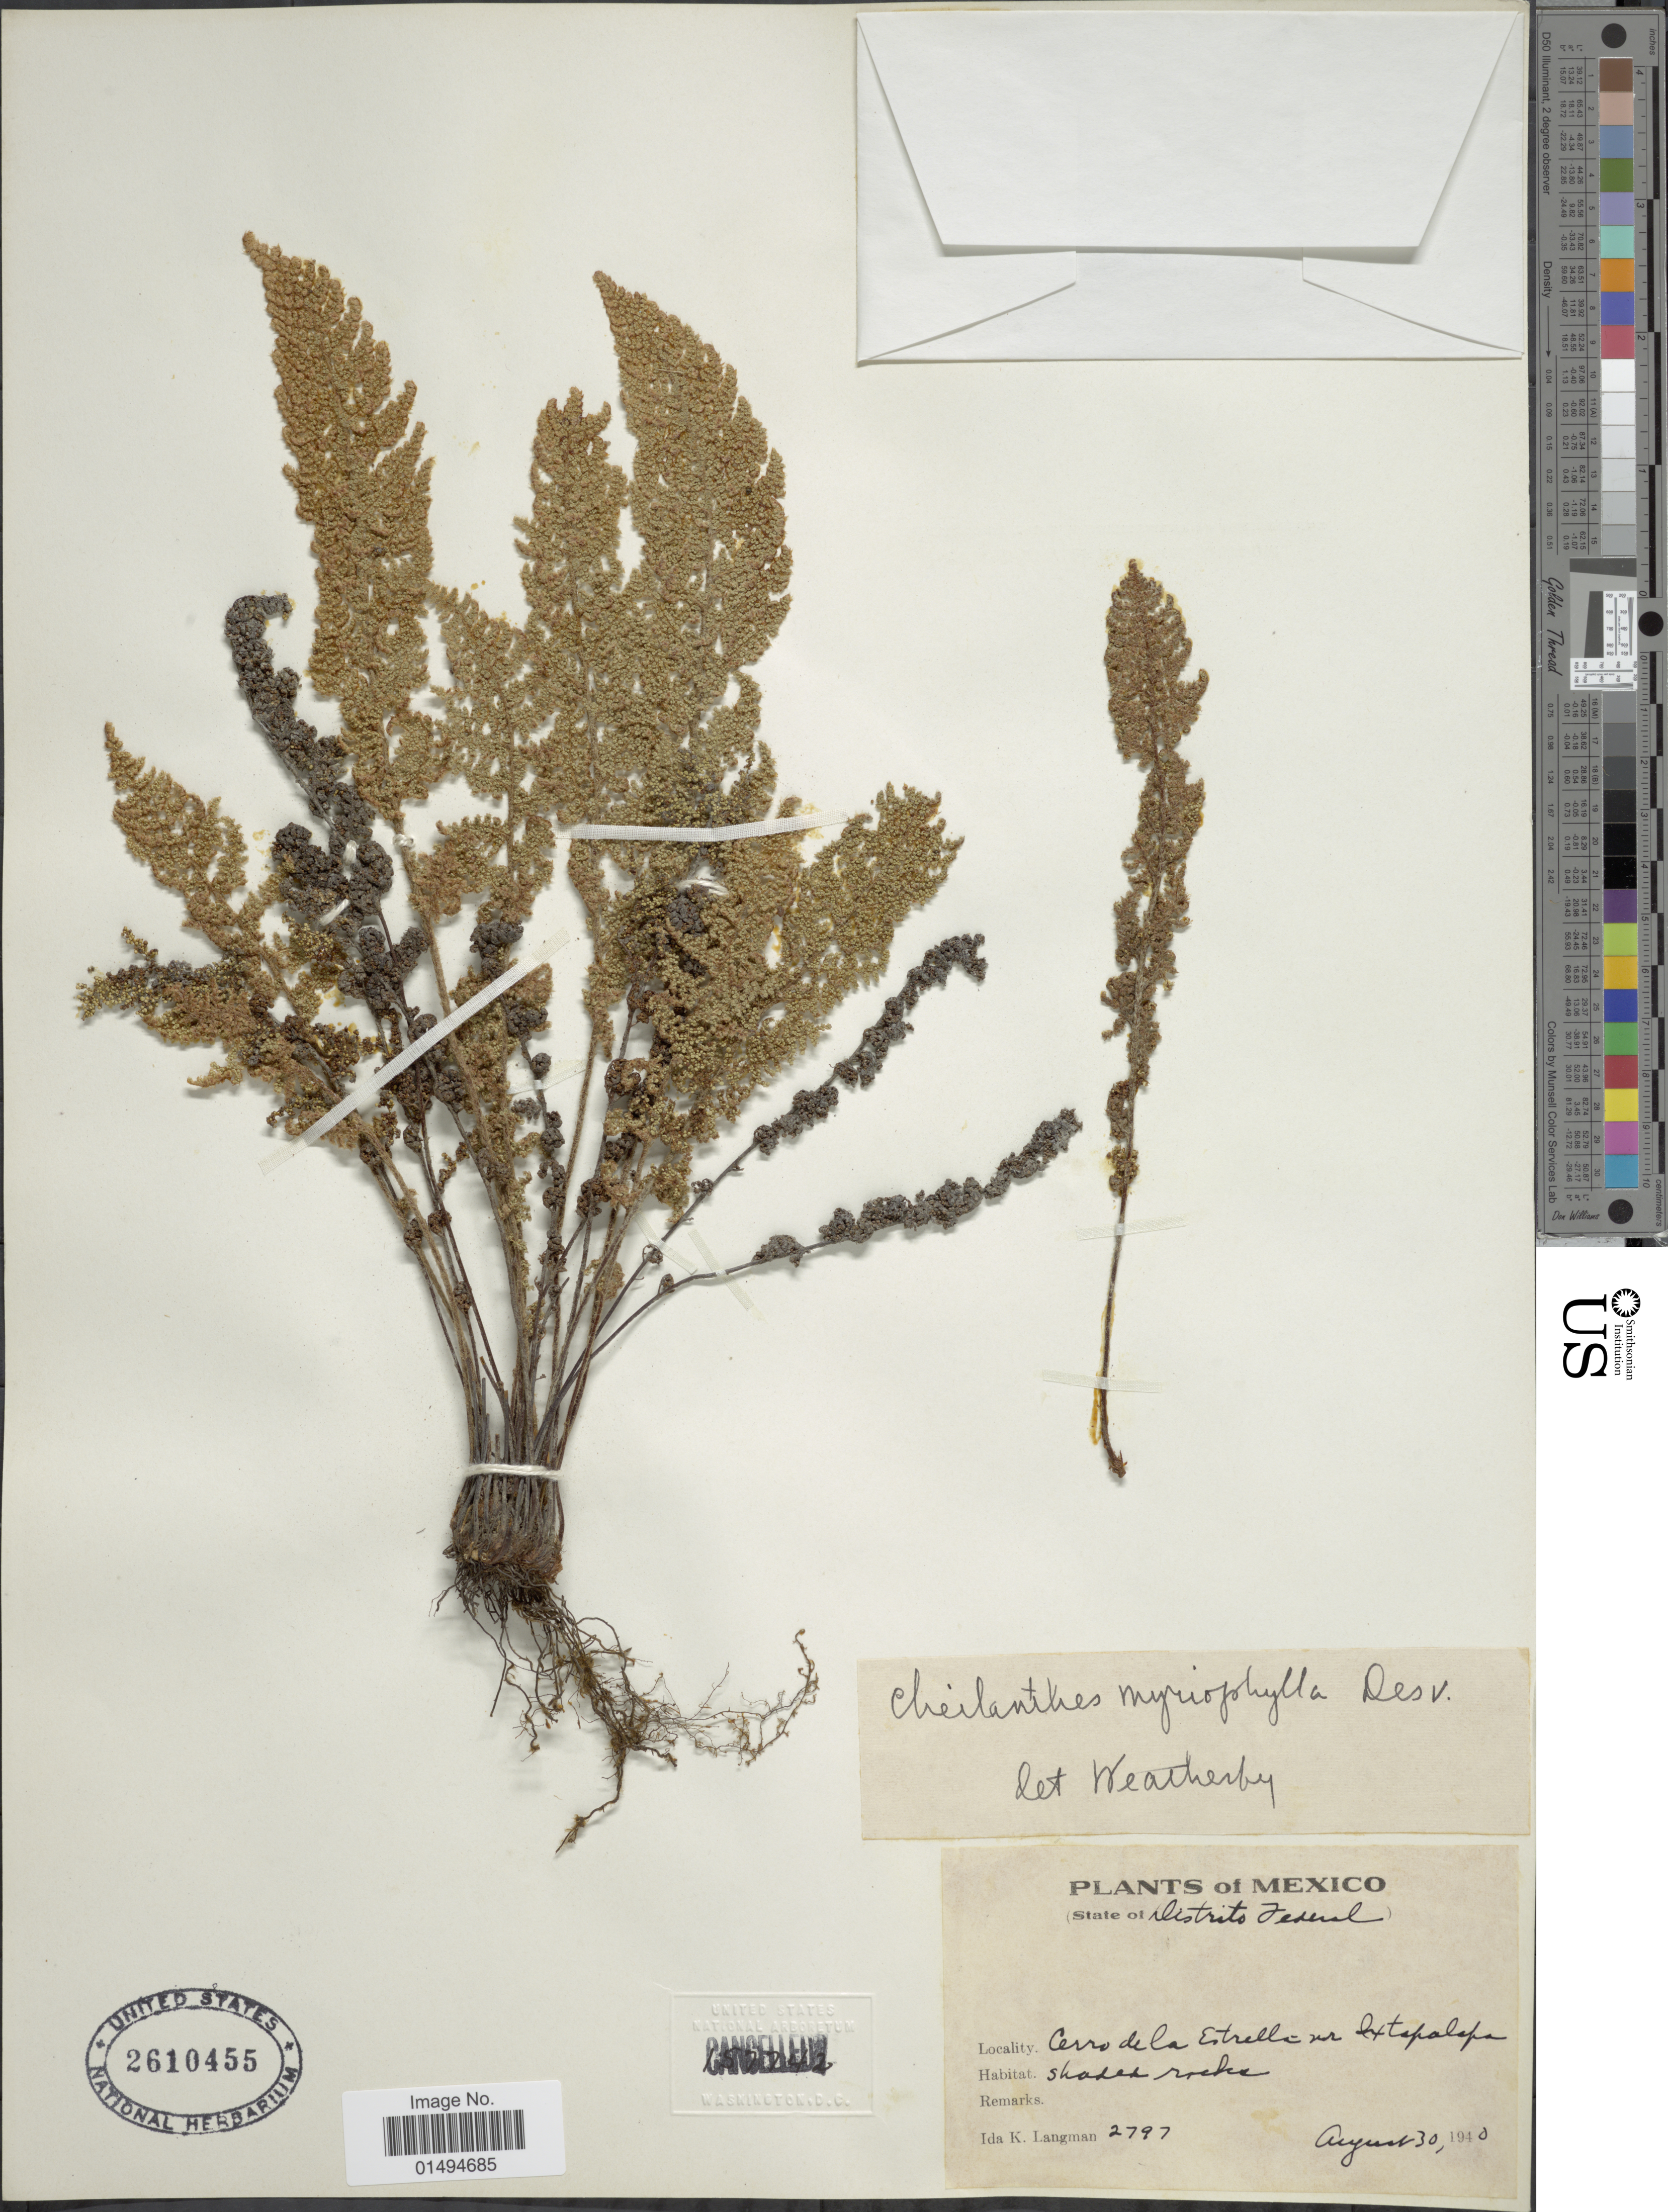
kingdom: Plantae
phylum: Tracheophyta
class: Polypodiopsida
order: Polypodiales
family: Pteridaceae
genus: Myriopteris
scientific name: Myriopteris myriophylla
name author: (Desv.) J. Sm.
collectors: I. K. Langman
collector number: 2797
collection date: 1940-08-30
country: Mexico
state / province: Distrito Federal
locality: Cerro de la Estrella nr. Ixtapalapa [near Iztapalapa]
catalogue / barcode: US 2610455